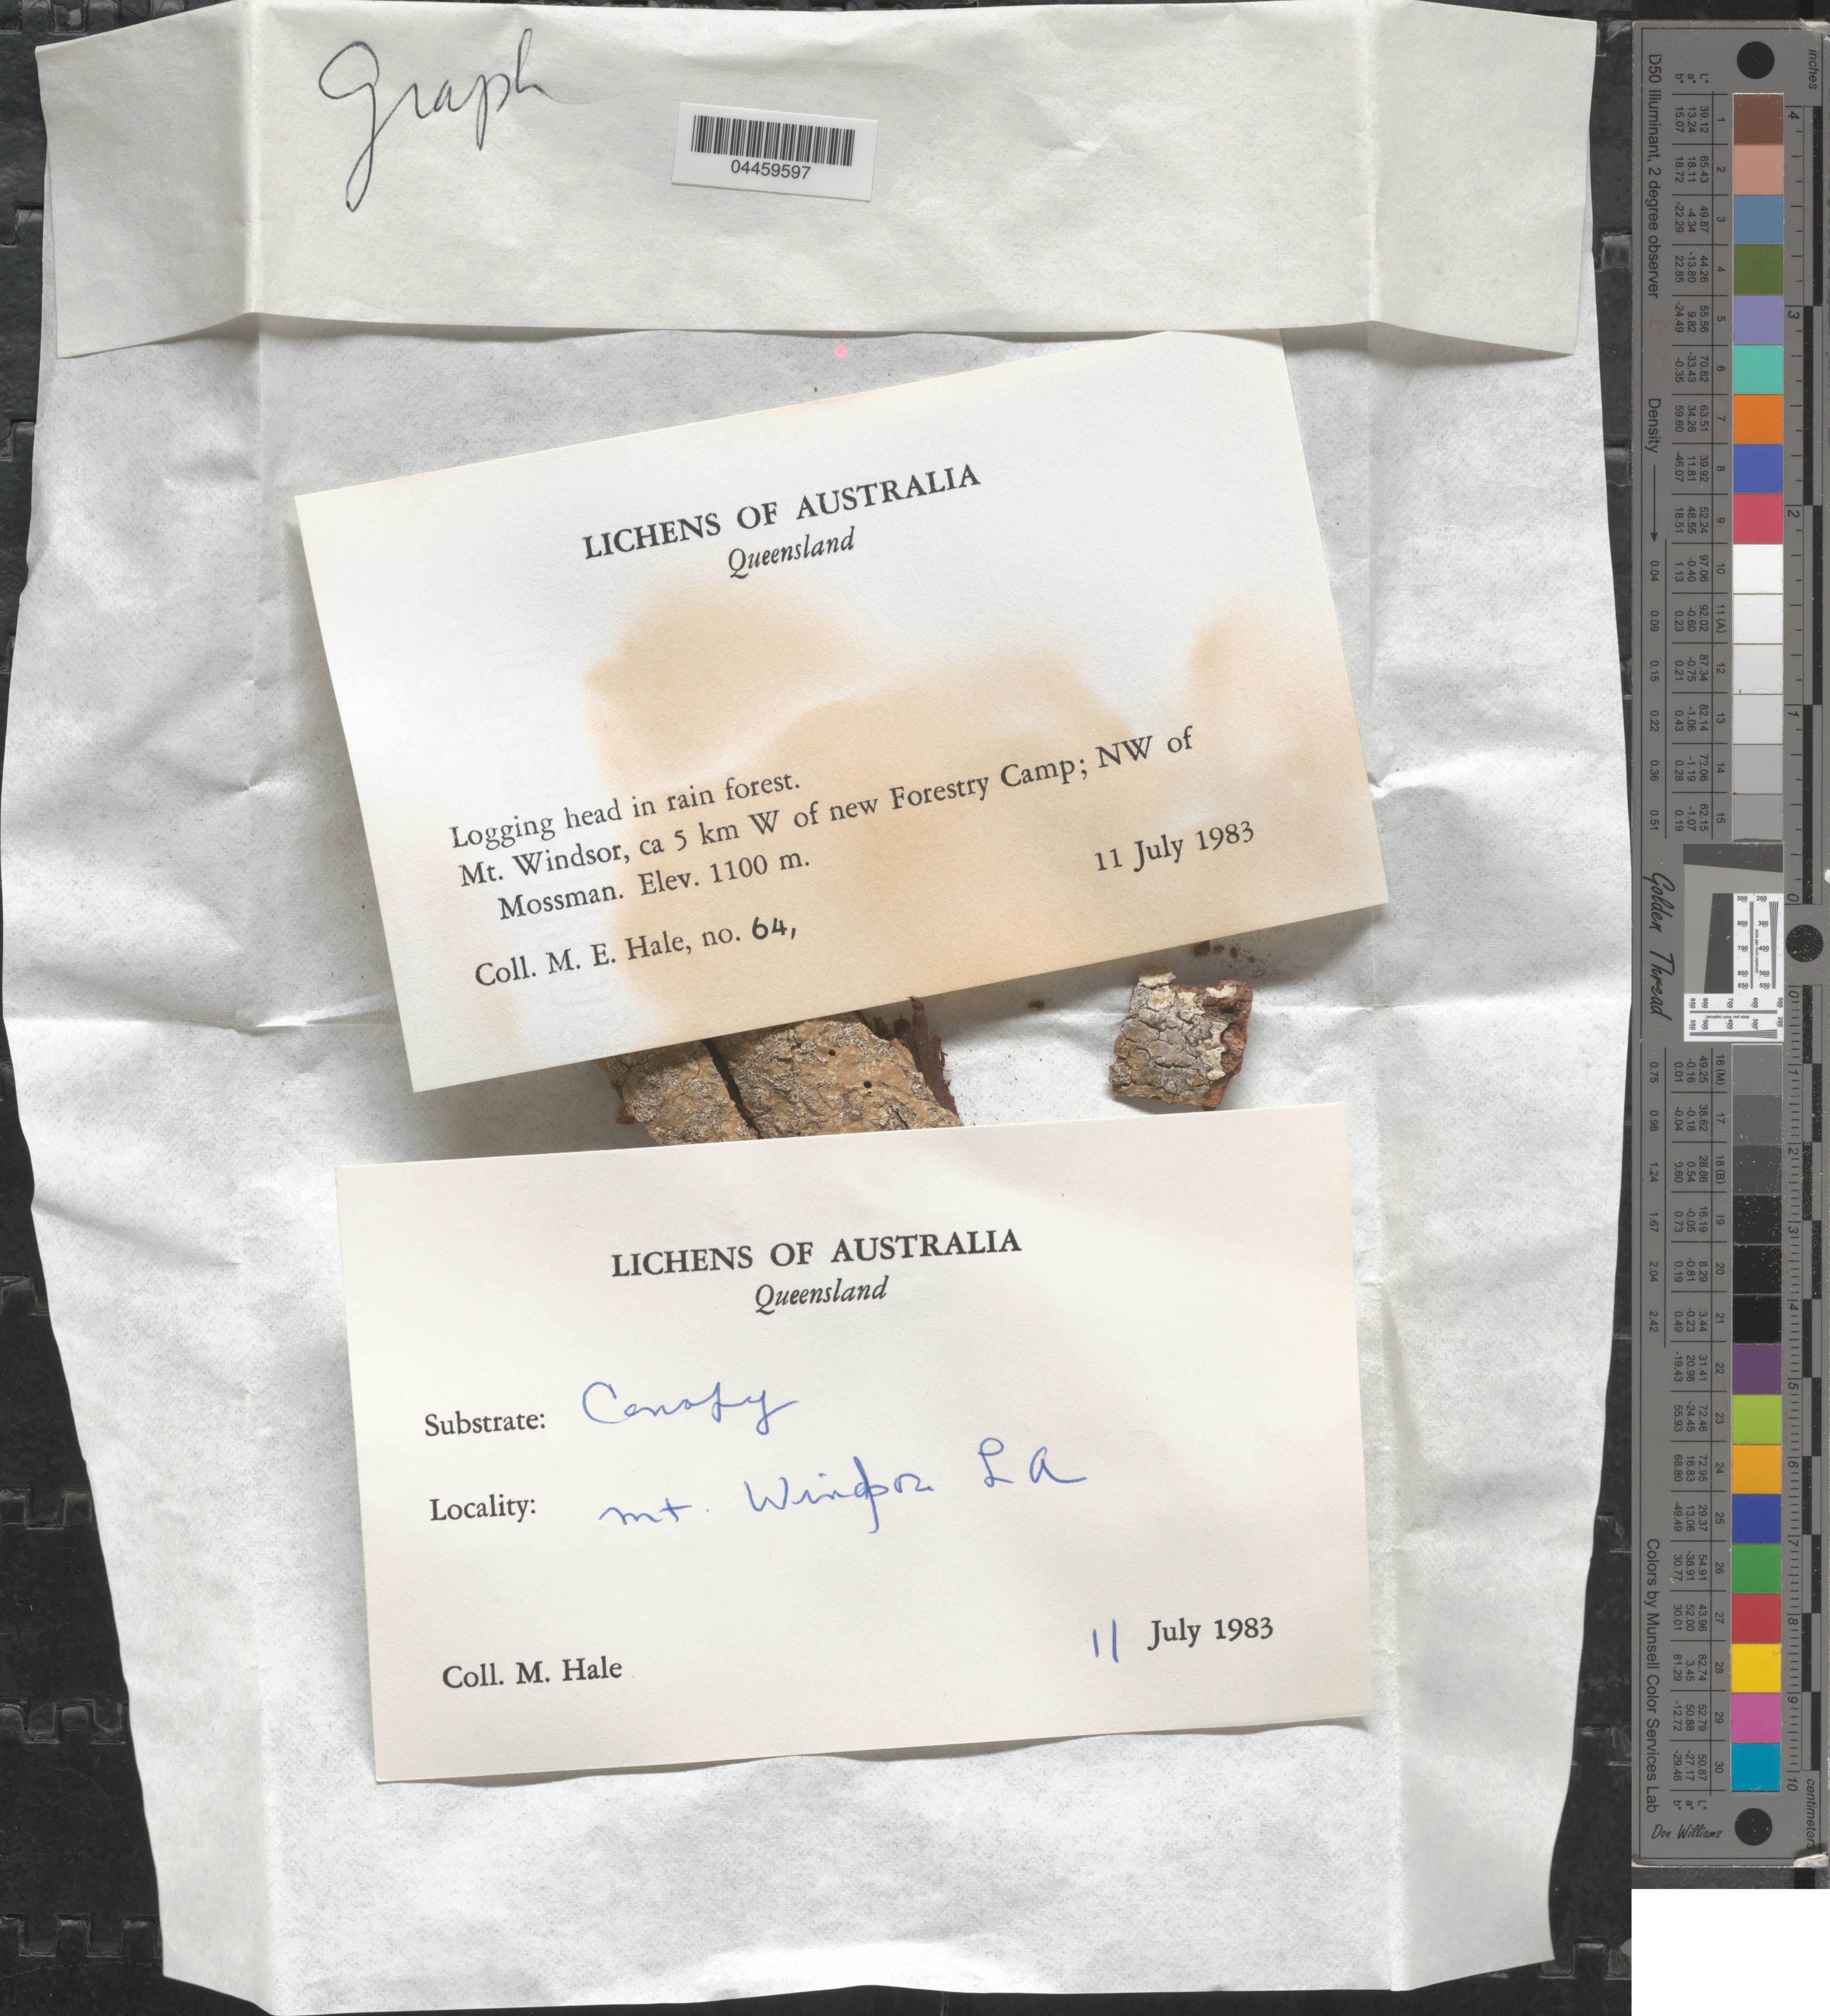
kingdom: Fungi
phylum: Ascomycota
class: Lecanoromycetes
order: Ostropales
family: Graphidaceae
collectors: M. Hale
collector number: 64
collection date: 1983-07-11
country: Australia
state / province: Queensland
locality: Mt Windsor, ca 5 km W of new Forestry Camp; NW of Mossman.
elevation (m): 1100